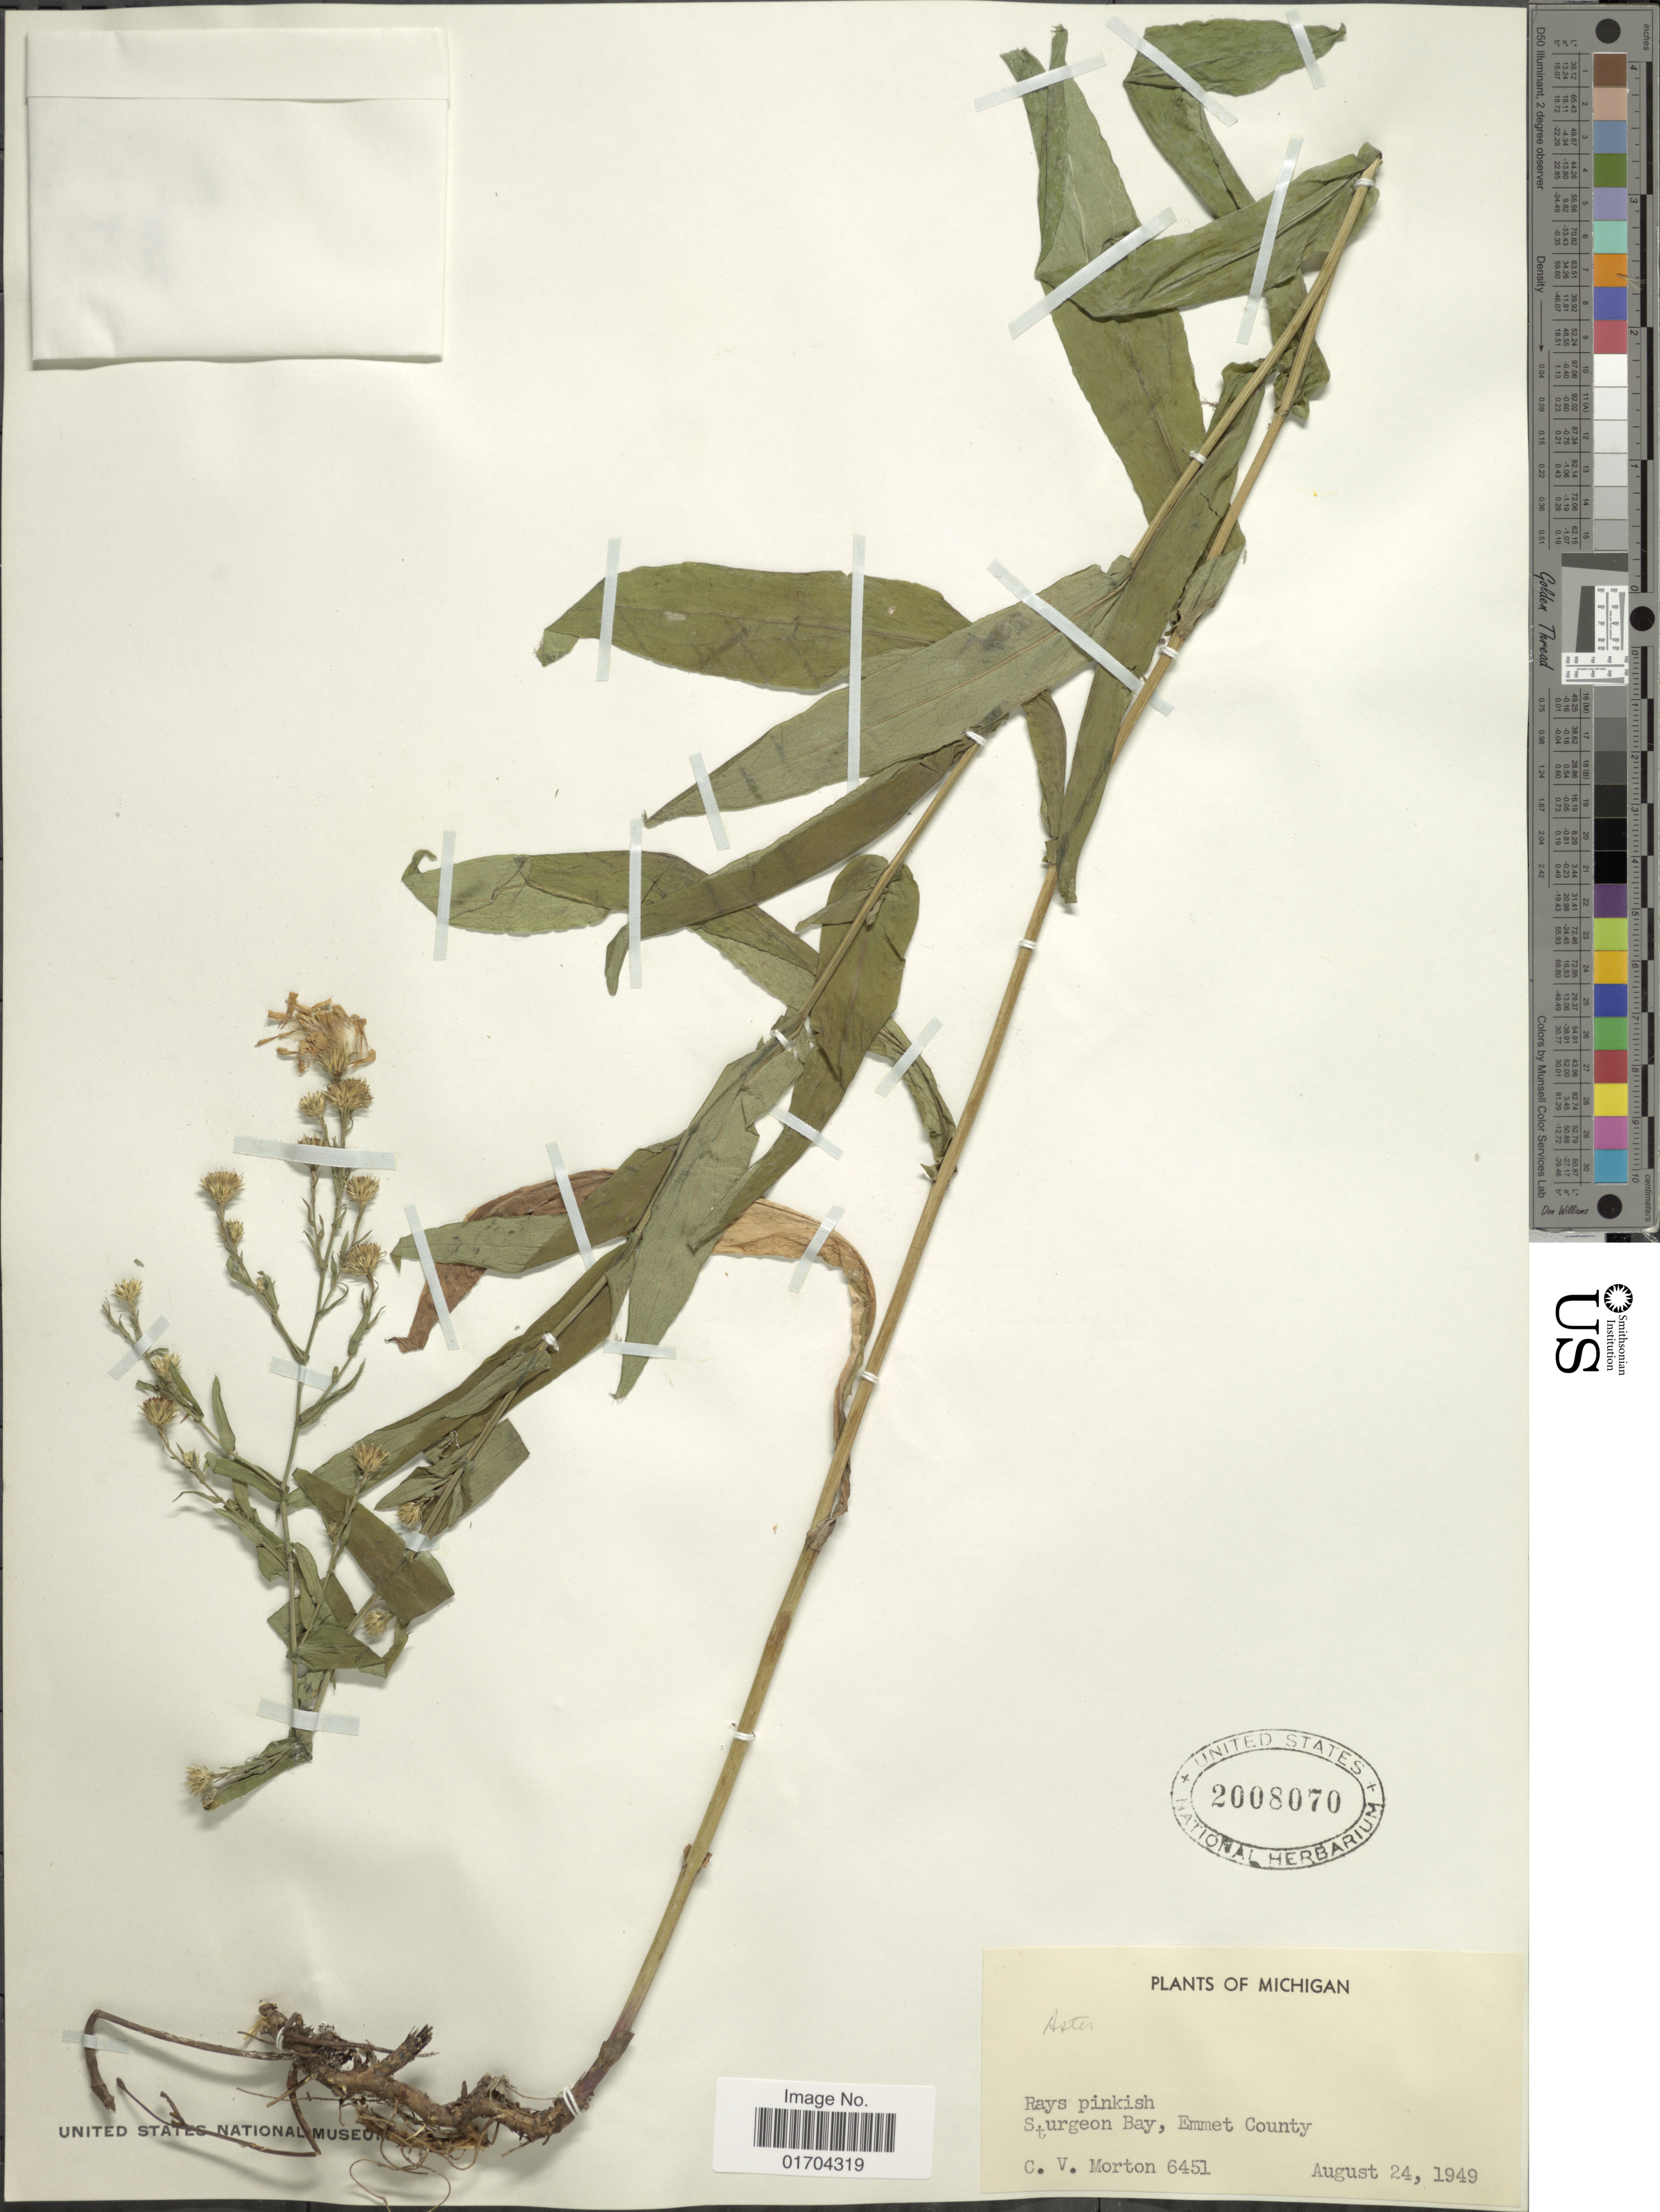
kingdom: Plantae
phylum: Tracheophyta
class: Magnoliopsida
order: Asterales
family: Asteraceae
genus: Symphyotrichum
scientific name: Symphyotrichum sp.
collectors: C. V. Morton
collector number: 6451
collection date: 1949-08-24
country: United States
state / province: Michigan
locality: Sturgeon Bay, Emmet County.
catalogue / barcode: US 2008070